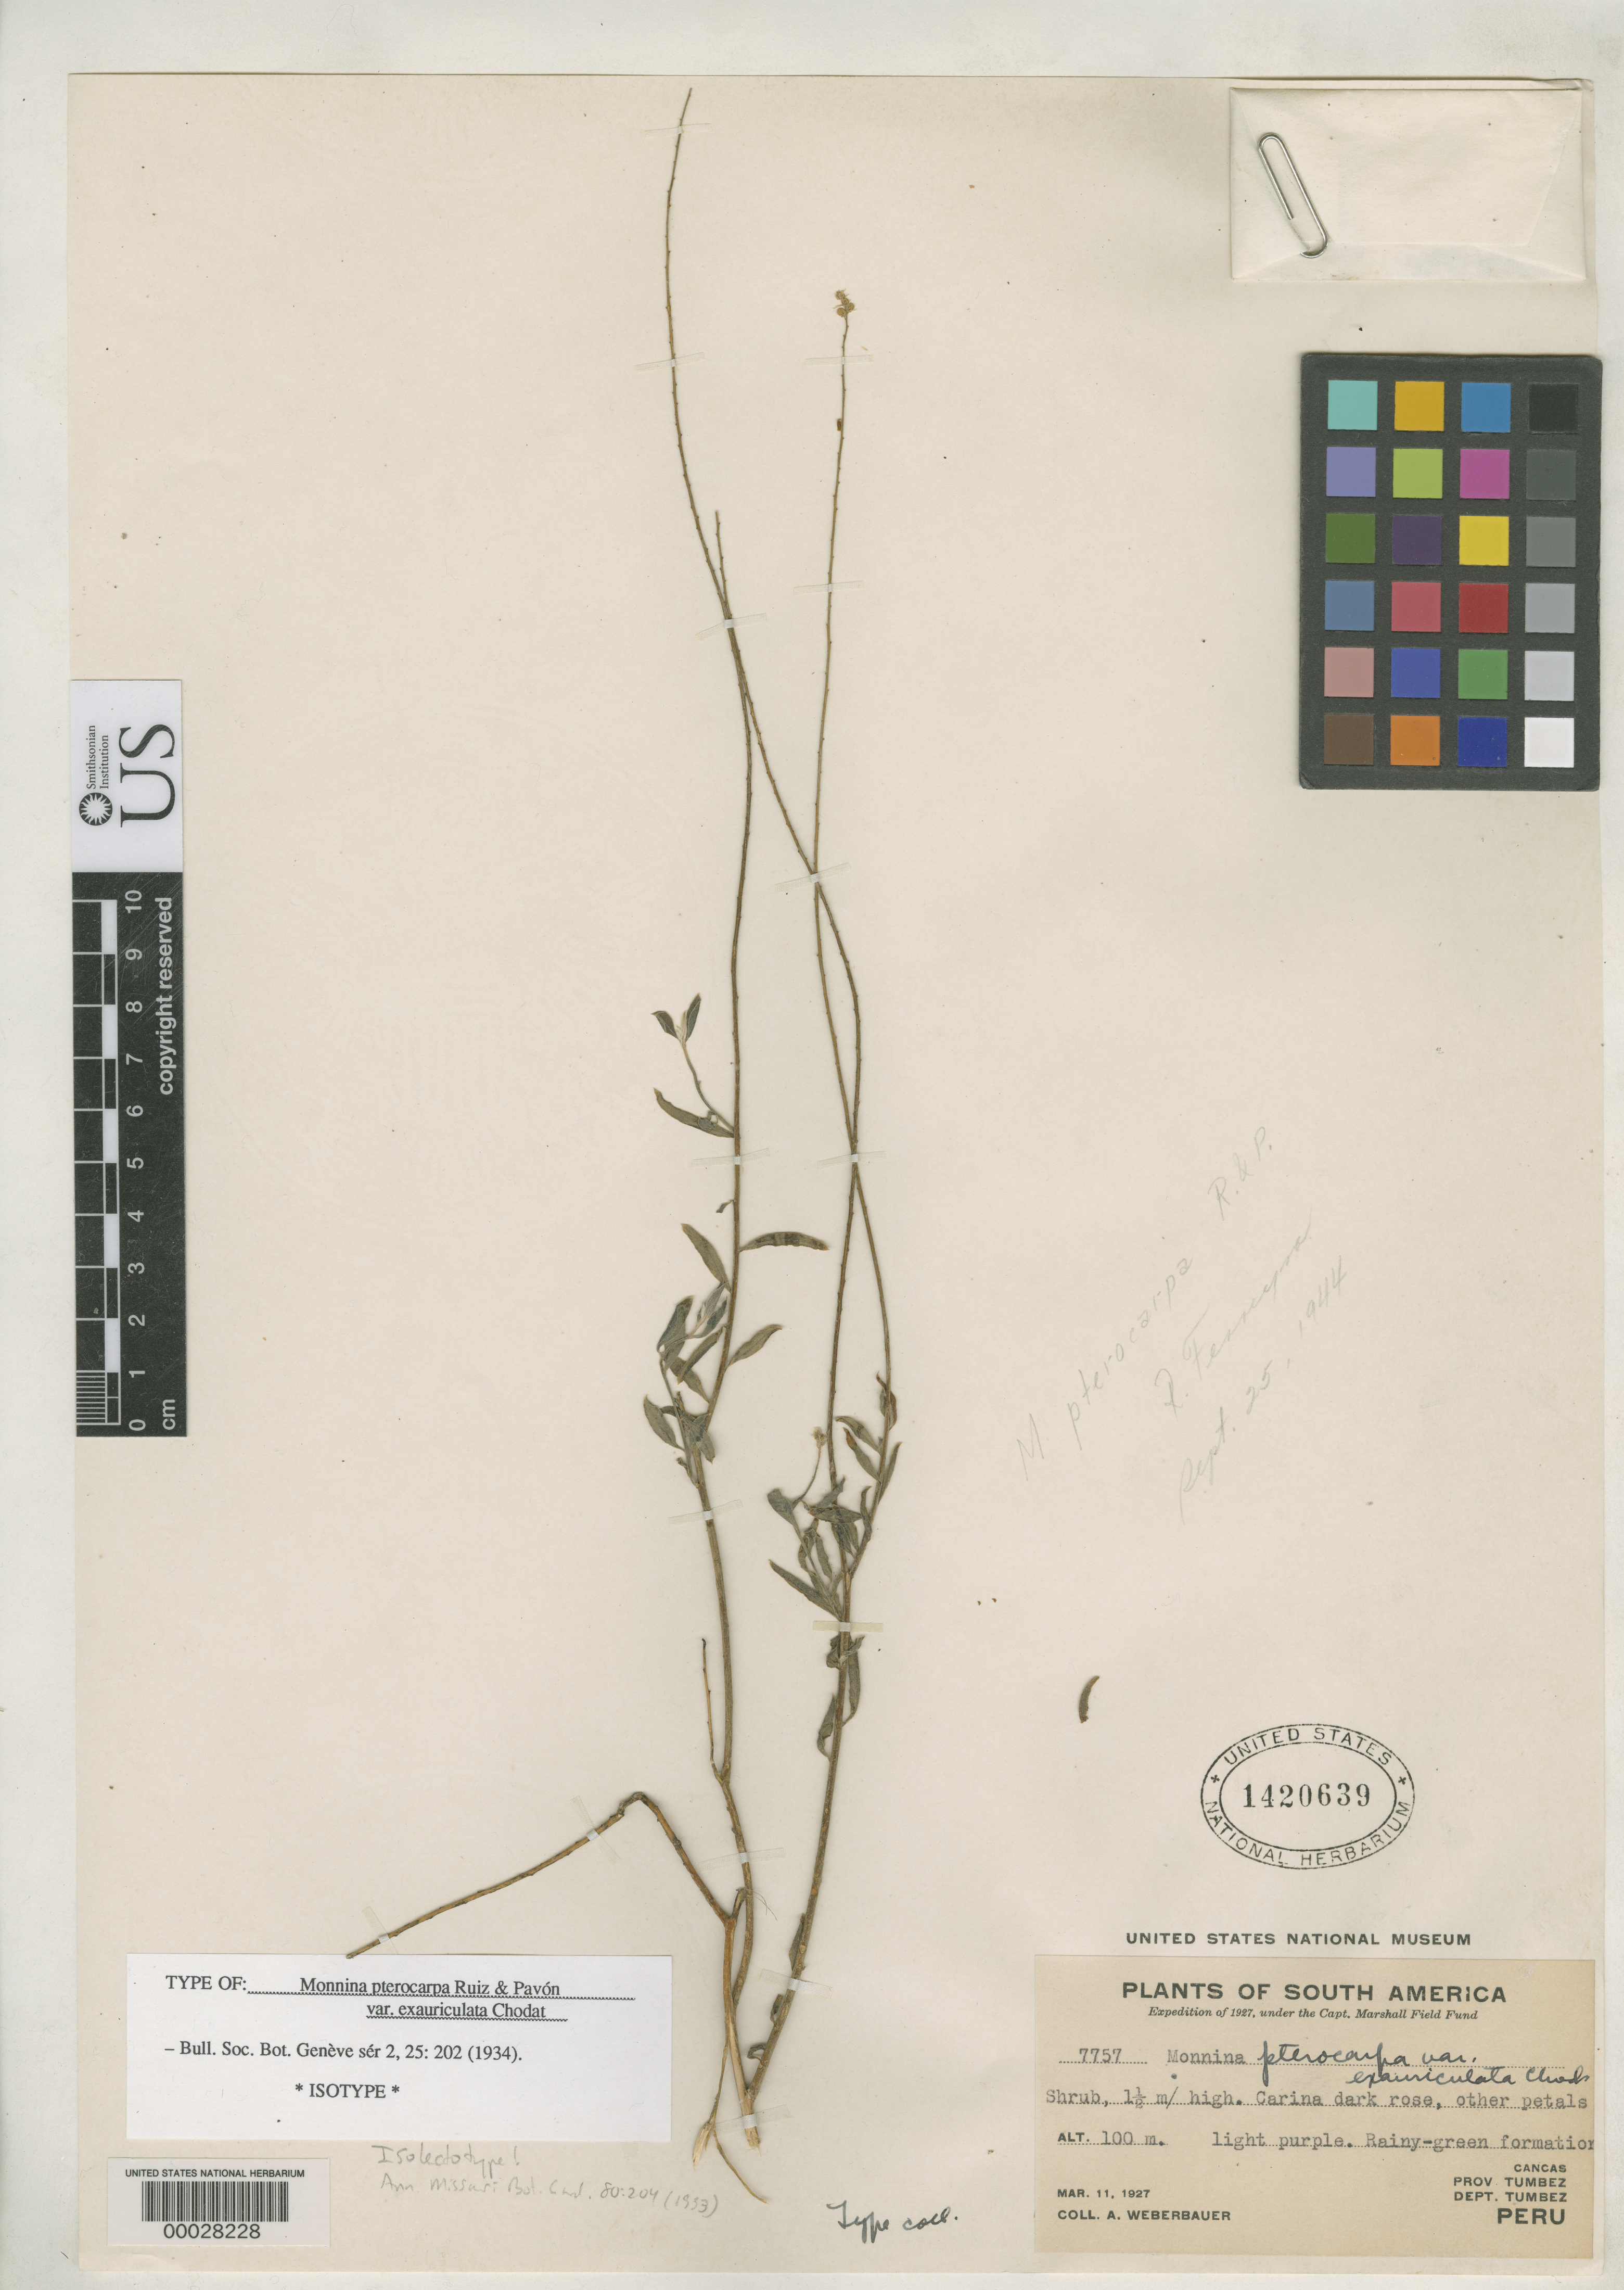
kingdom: Plantae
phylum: Tracheophyta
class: Magnoliopsida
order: Fabales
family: Polygalaceae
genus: Monnina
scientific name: Monnina pterocarpa var. exauriculata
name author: Chodat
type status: Isolectotype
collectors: A. Weberbauer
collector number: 7757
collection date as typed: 11 Mar 1927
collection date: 1927-03-11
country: Peru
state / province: Tumbes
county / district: Tumbes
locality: Cancas, Prov. Tumbez, Dept. Tumbez.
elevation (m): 100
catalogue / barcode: US 1420637